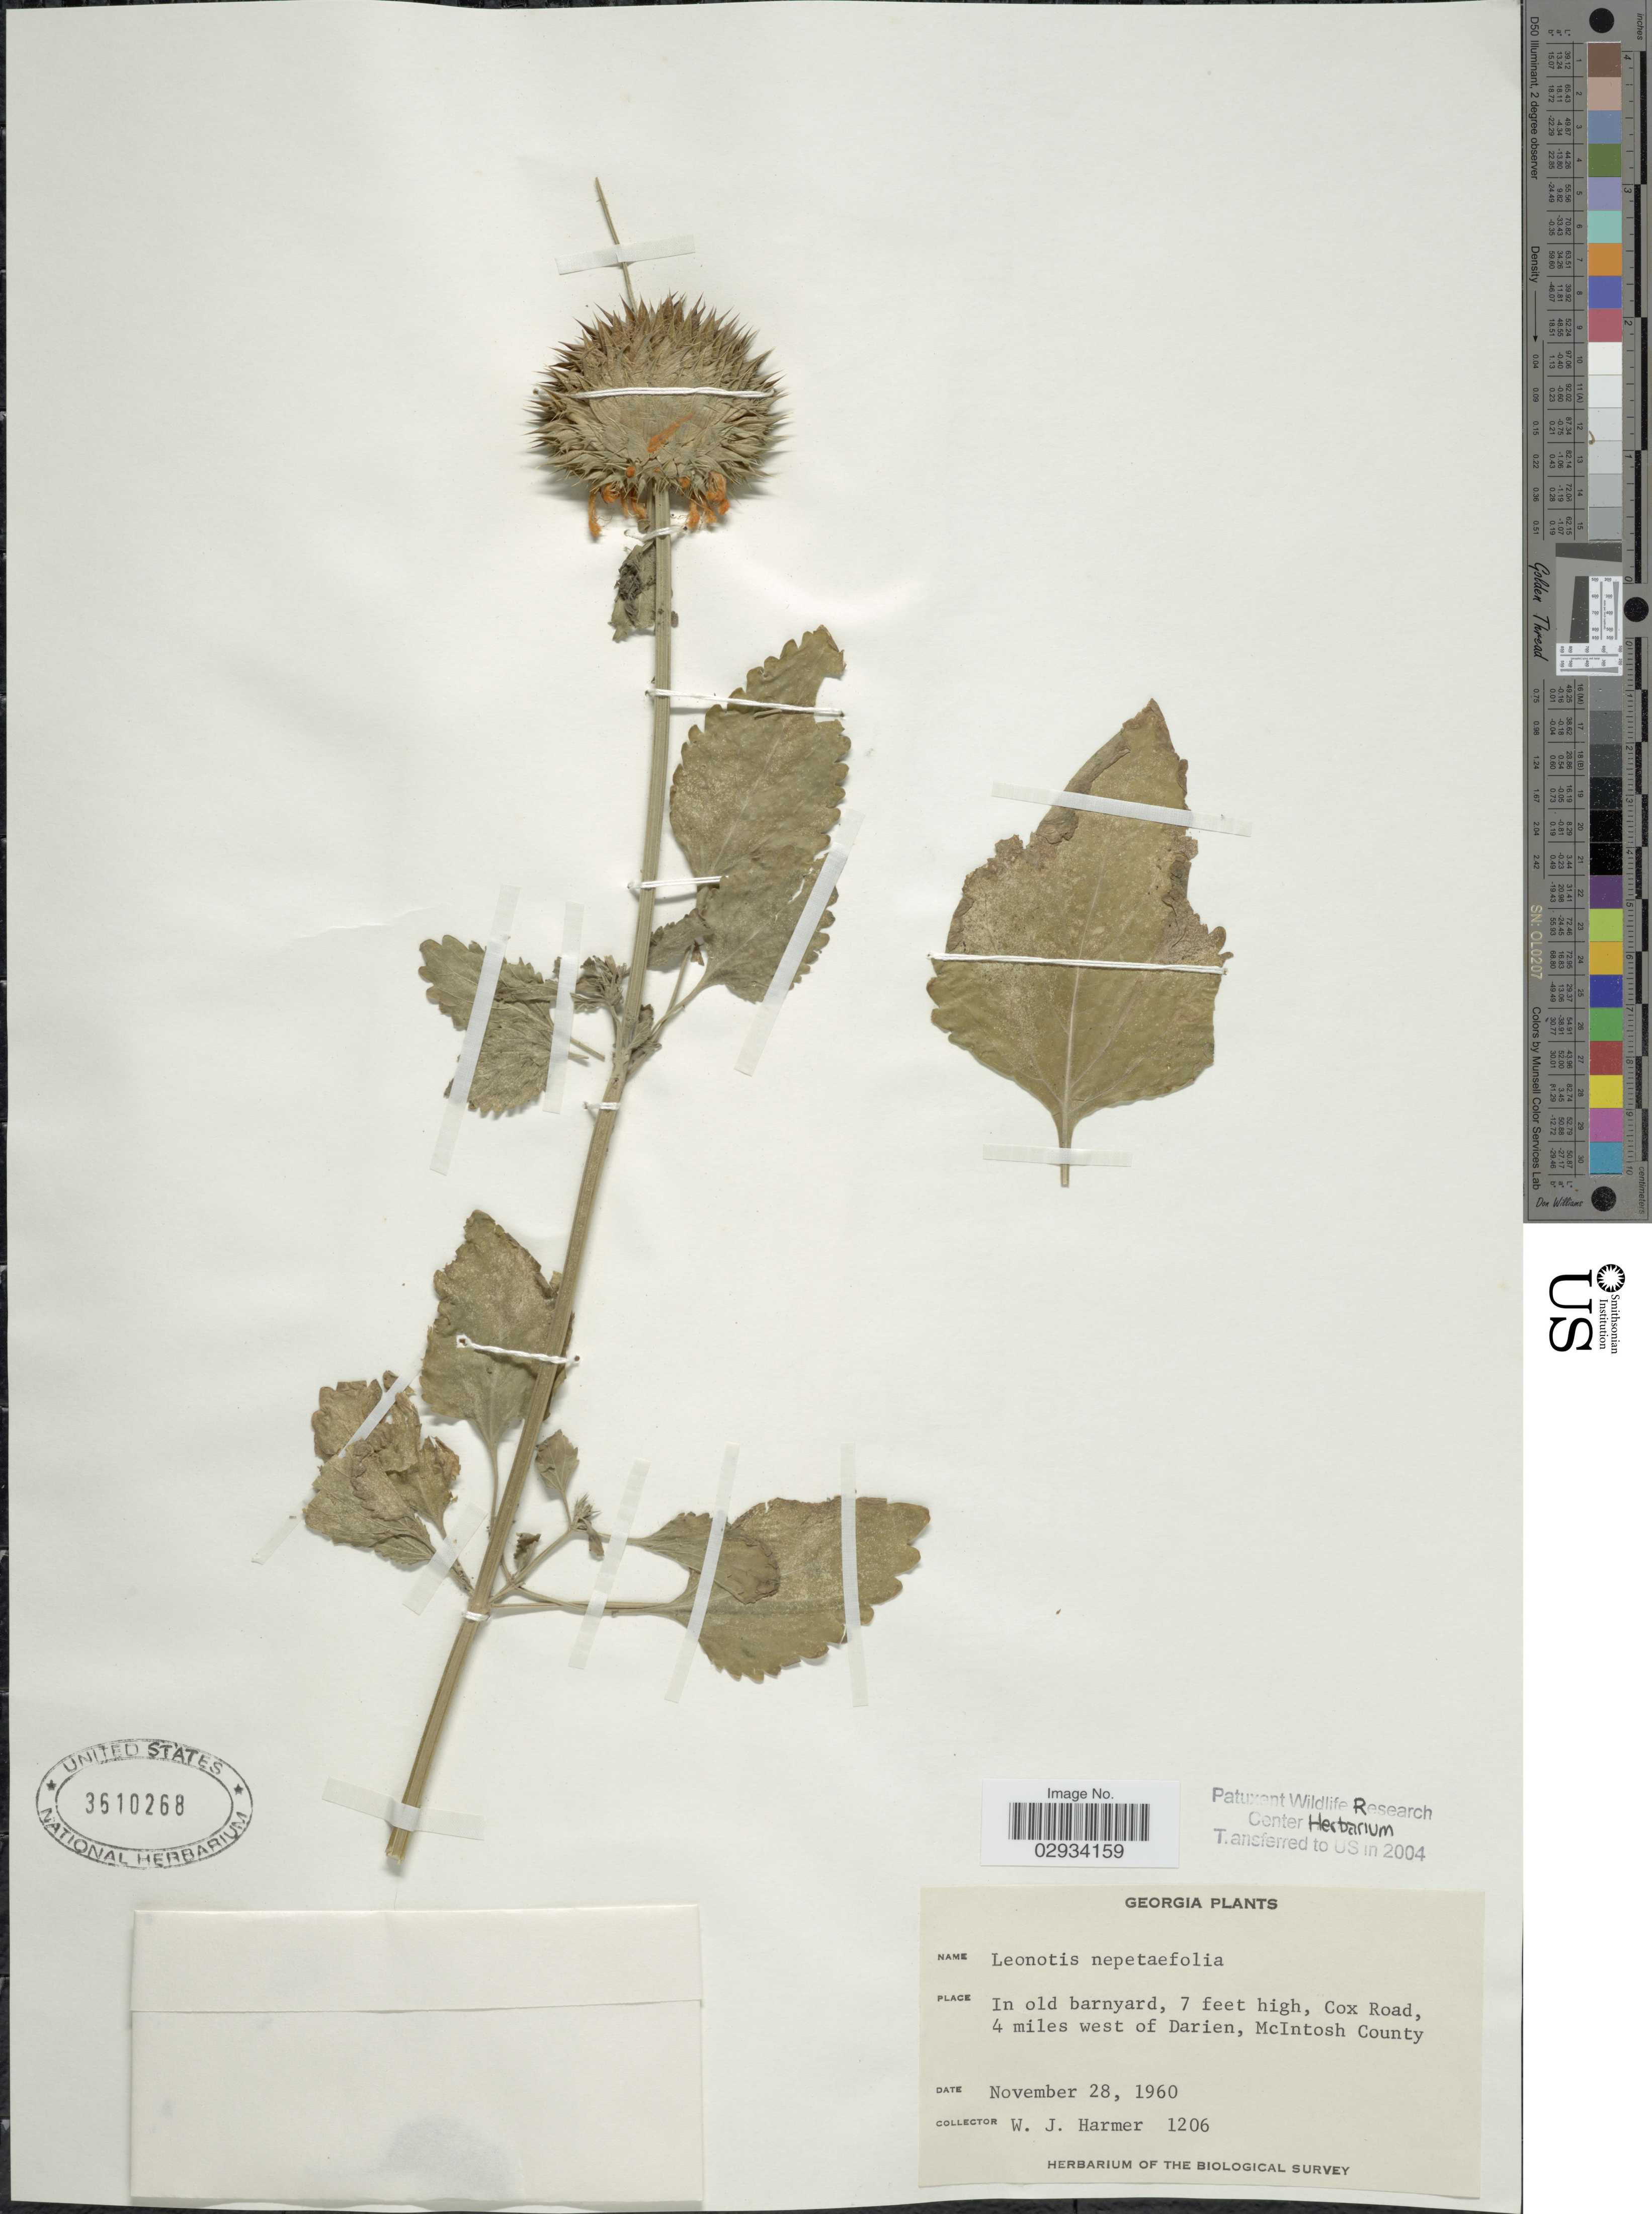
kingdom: Plantae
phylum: Tracheophyta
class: Magnoliopsida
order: Lamiales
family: Lamiaceae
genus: Leonotis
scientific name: Leonotis nepetifolia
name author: (L.) R. Br.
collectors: W. Harmer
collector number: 1206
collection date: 1960-11-28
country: United States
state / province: Georgia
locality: In old barnyard, Cox Road, 4 miles west of Darien, McIntosh County.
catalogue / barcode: US 3610268